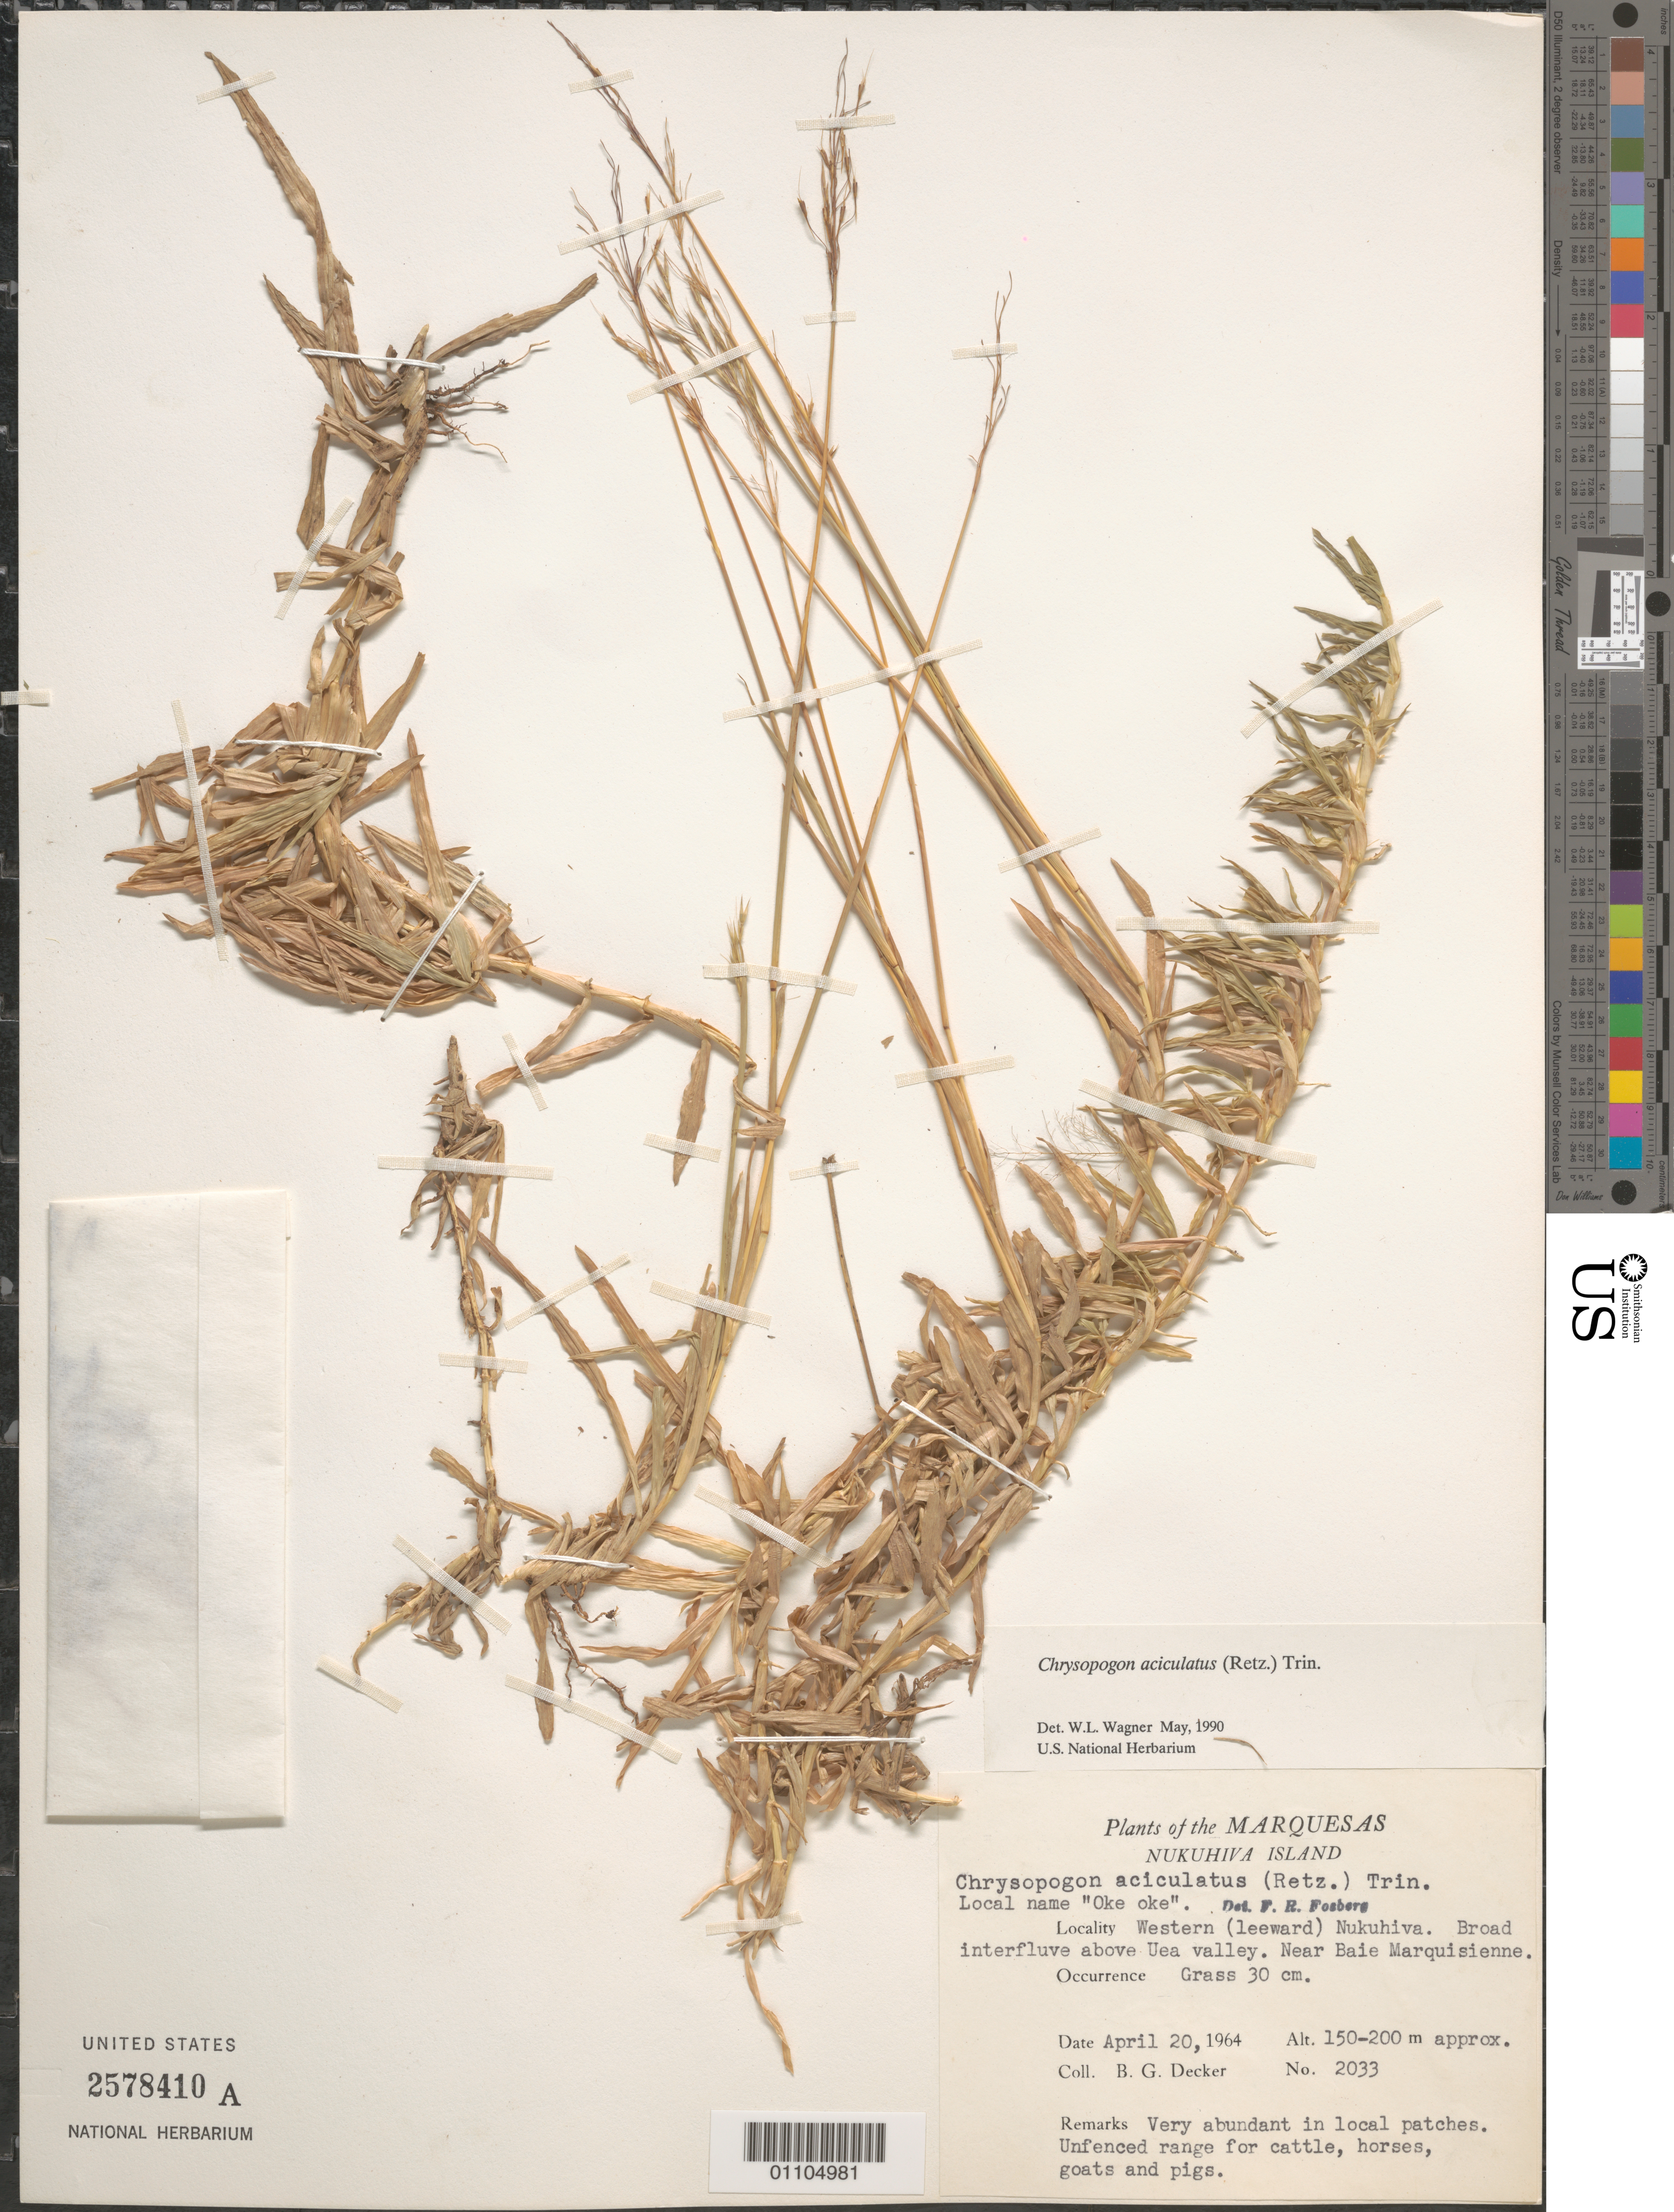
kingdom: Plantae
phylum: Tracheophyta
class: Liliopsida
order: Poales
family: Poaceae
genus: Chrysopogon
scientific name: Chrysopogon aciculatus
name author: (Retz.) Trin.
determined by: Wagner, W. L., (BOT), Smithsonian Institution - National Museum of Natural History (UNITED STATES)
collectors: B. G. Decker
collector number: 2033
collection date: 1964-04-20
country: French Polynesia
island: Nuku Hiva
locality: W side of island, broad interfluve above Uea Valley, near Baie Marquisienne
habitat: Unfenced range for cattle, horses, goats and pigs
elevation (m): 150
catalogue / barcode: US 2578410A